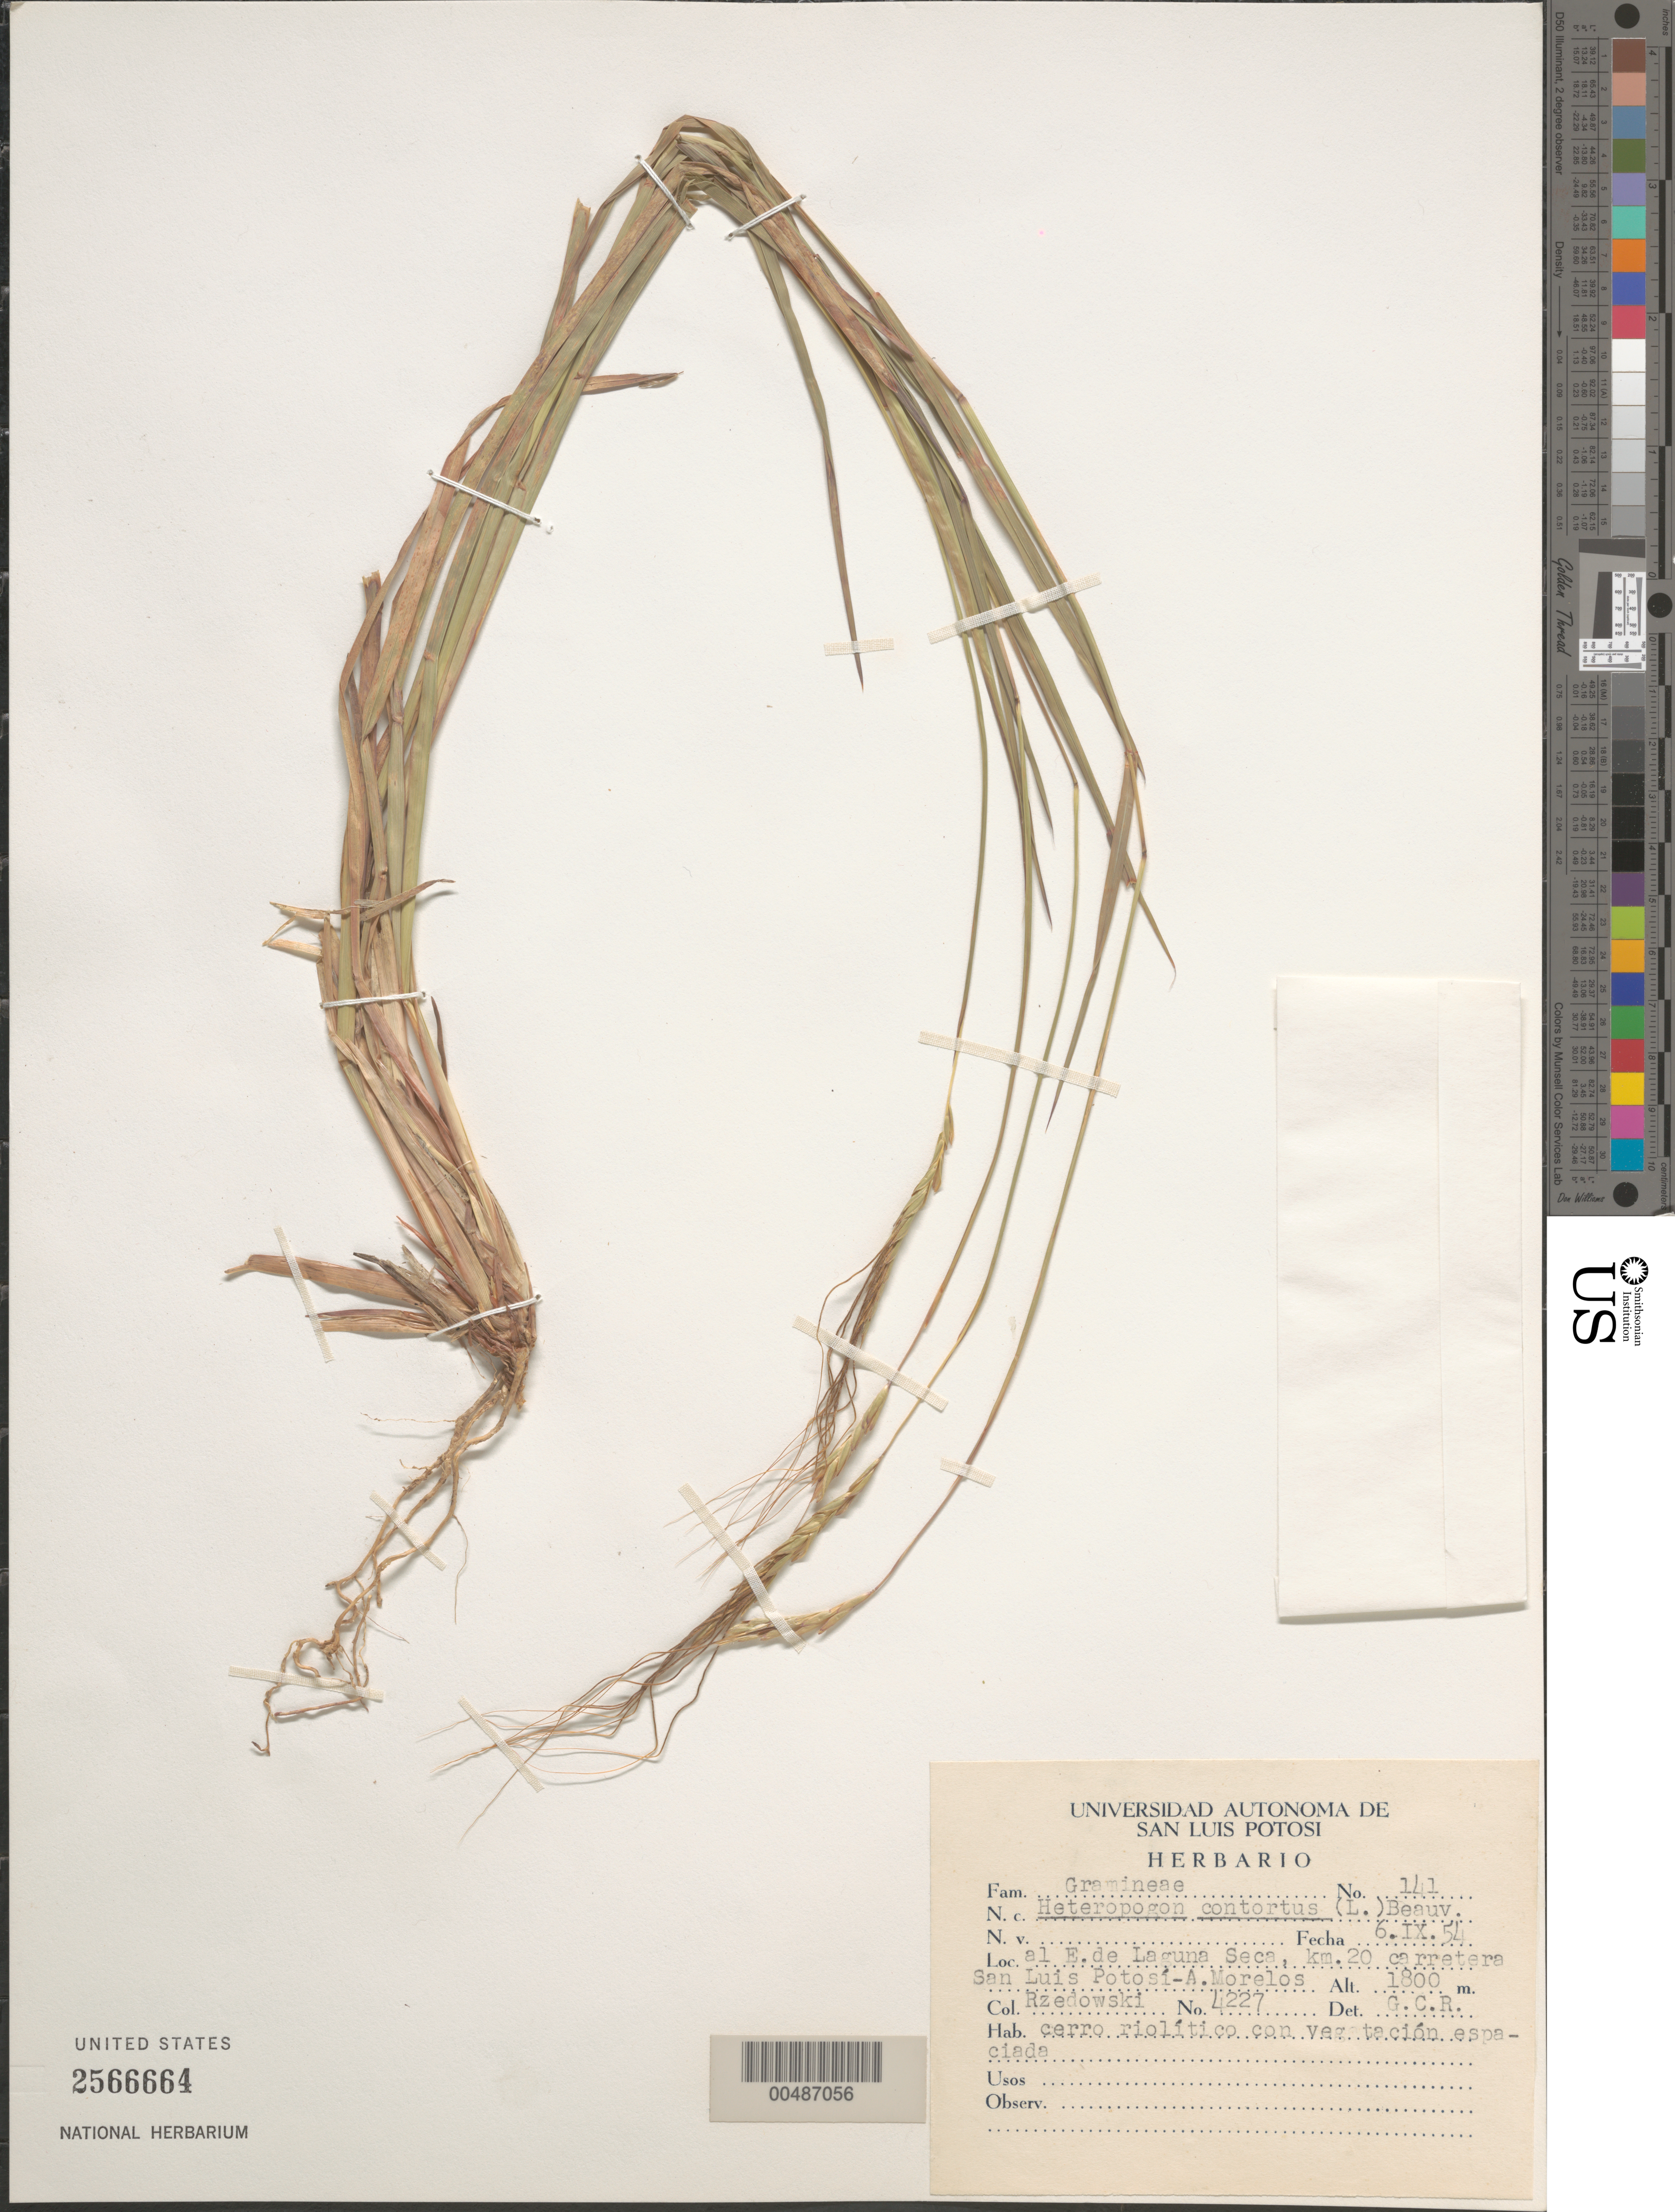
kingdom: Plantae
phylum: Tracheophyta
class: Liliopsida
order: Poales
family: Poaceae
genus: Heteropogon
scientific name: Heteropogon contortus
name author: (L.) P. Beauv. ex Roem. & Schult.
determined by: G. C. R.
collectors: J. Rzedowski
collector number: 4227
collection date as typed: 6 Sep 1954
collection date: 1954-09-06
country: Mexico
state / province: San Luis Potosi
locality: Al E de Laguna Seca, km 20 carretera San Luis Potosi - A. Morelos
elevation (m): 1800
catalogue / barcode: US 2566664